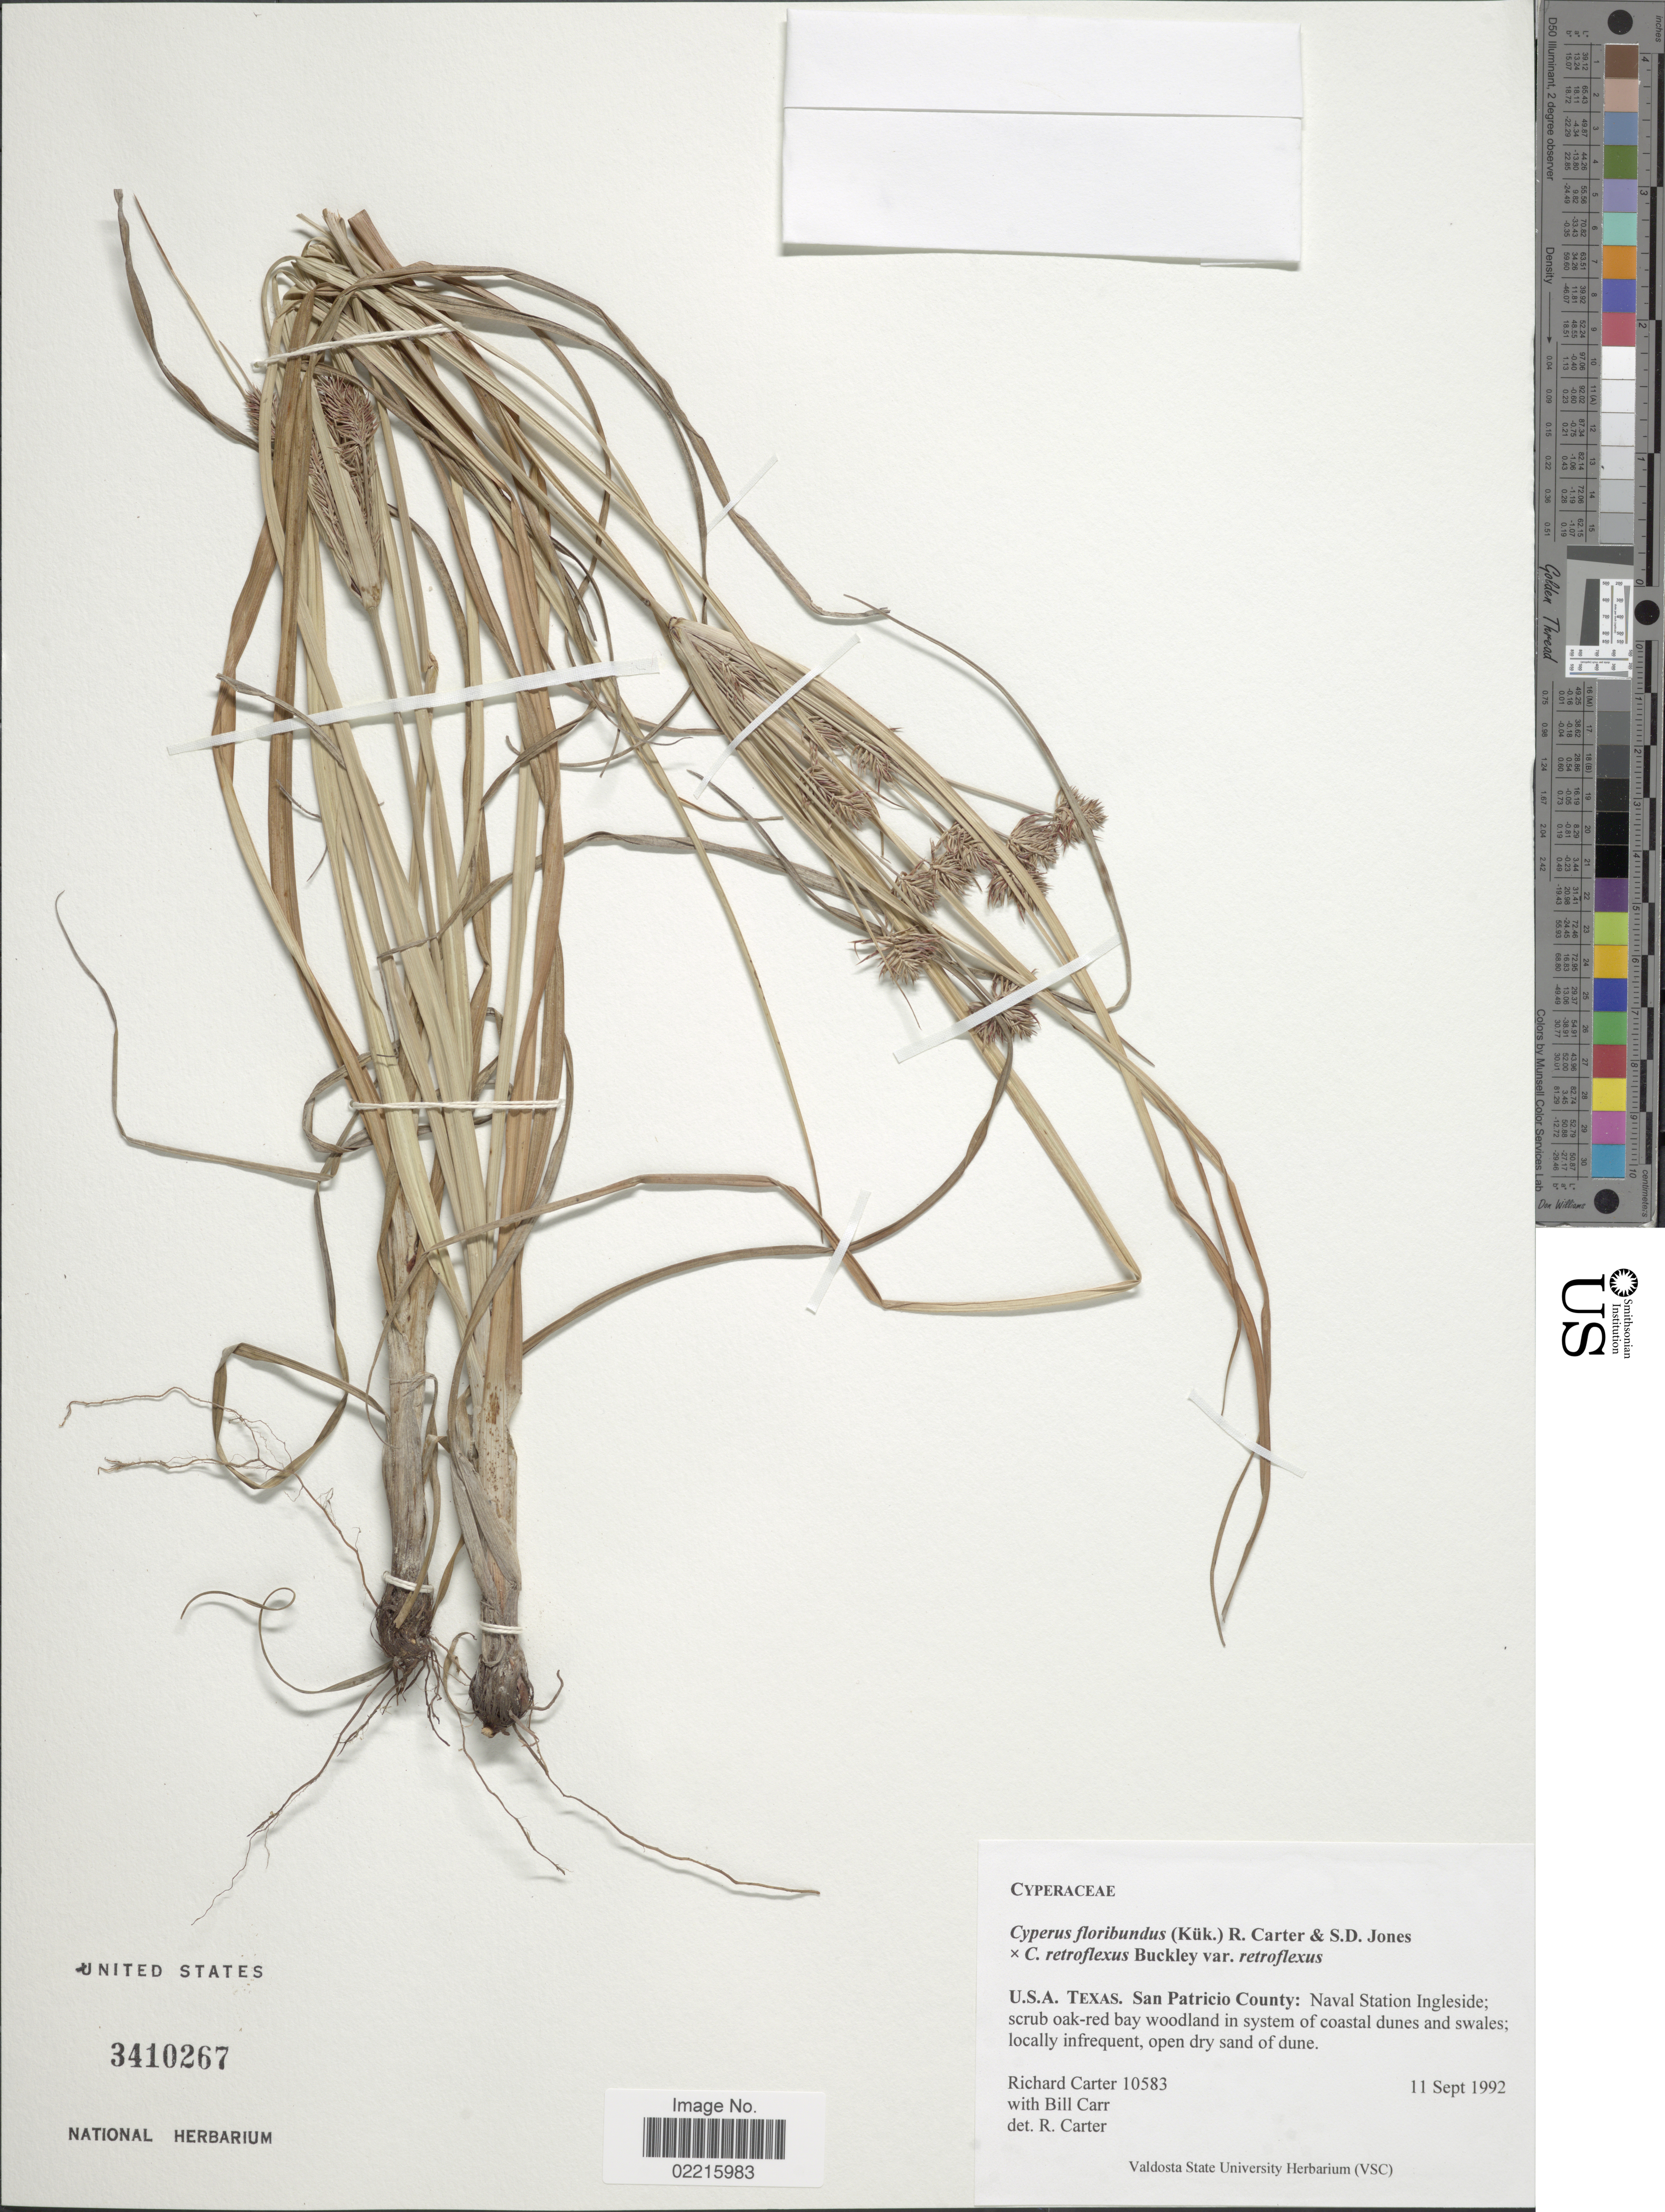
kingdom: Plantae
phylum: Tracheophyta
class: Liliopsida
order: Poales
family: Cyperaceae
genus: Cyperus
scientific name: Cyperus floribundus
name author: (Kük.) R. Carter & S.D. Jones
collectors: R. Carter & B. Carr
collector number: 10583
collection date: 1992-09-11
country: United States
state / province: Texas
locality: U.S.A. Texas. San Patricio County: Naval Station Ingleside; scrub oak-red bay woodland in system of coastal dunes and swales; locally infrequent, open dry sand of dune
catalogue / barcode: US 3410267